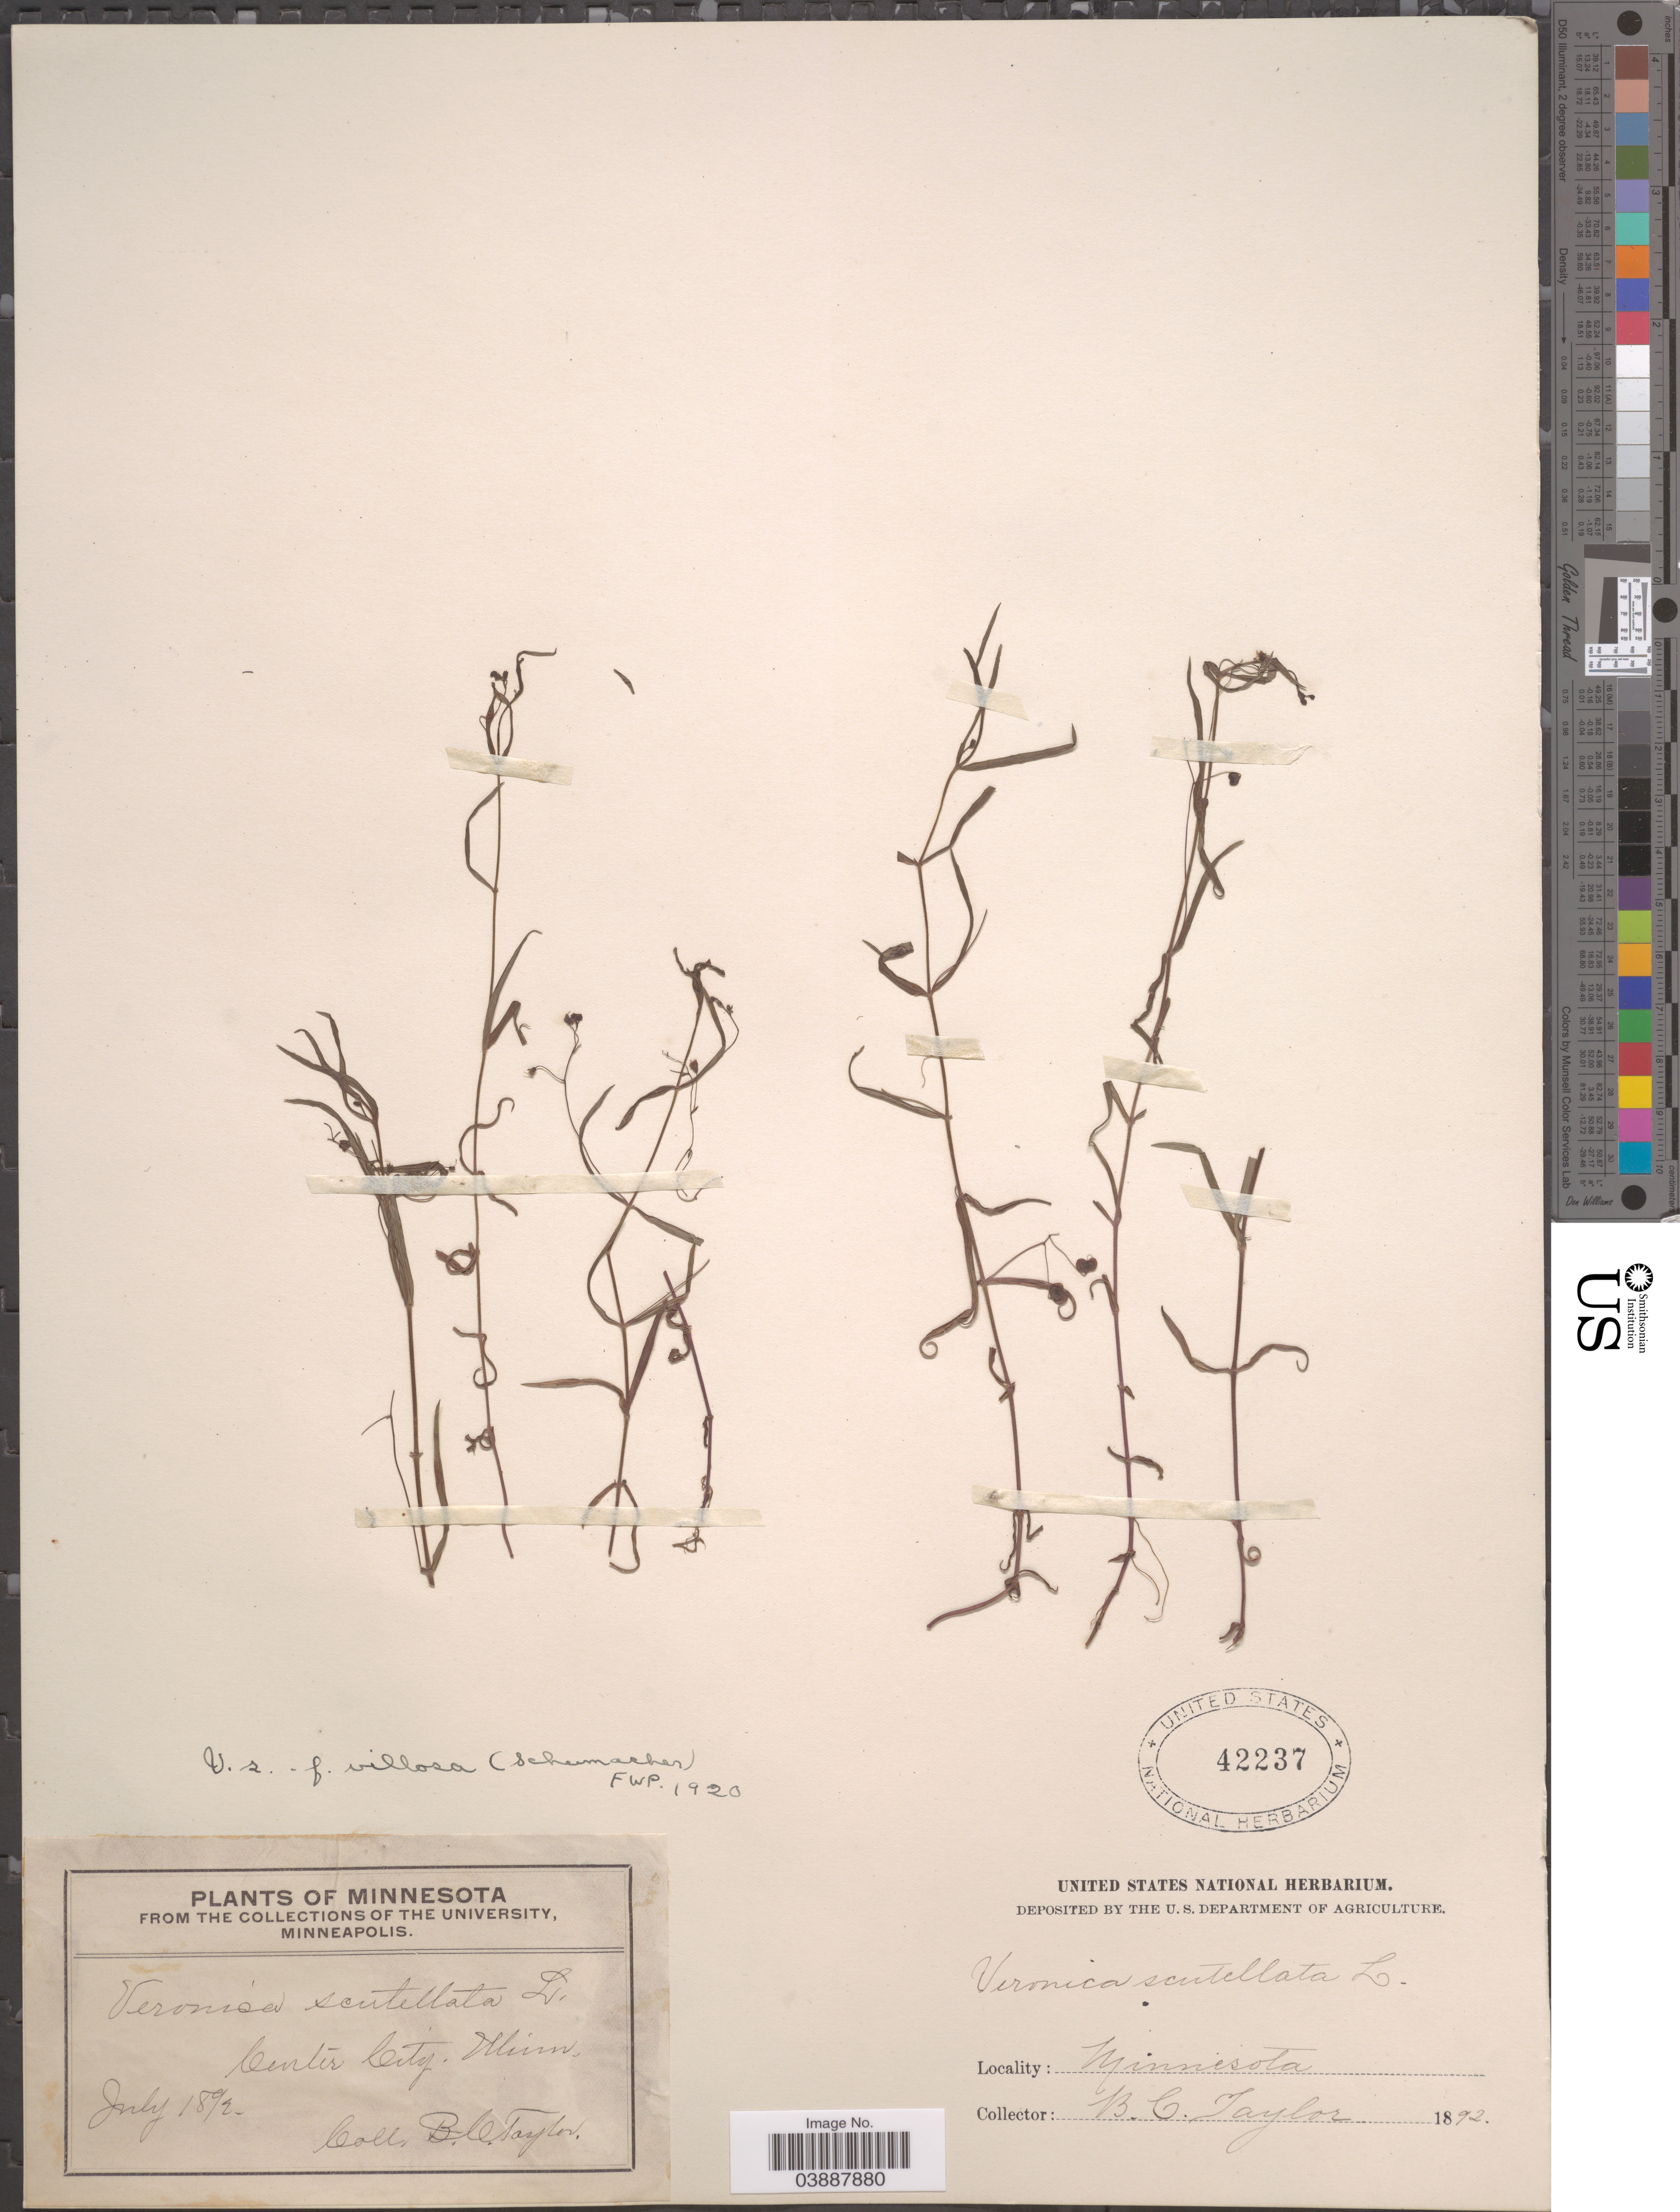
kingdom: Plantae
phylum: Tracheophyta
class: Magnoliopsida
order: Lamiales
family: Plantaginaceae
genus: Veronica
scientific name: Veronica scutellata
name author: L.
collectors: B. C. Taylor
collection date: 1892-07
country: United States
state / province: Minnesota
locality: Center City.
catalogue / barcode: US 42237